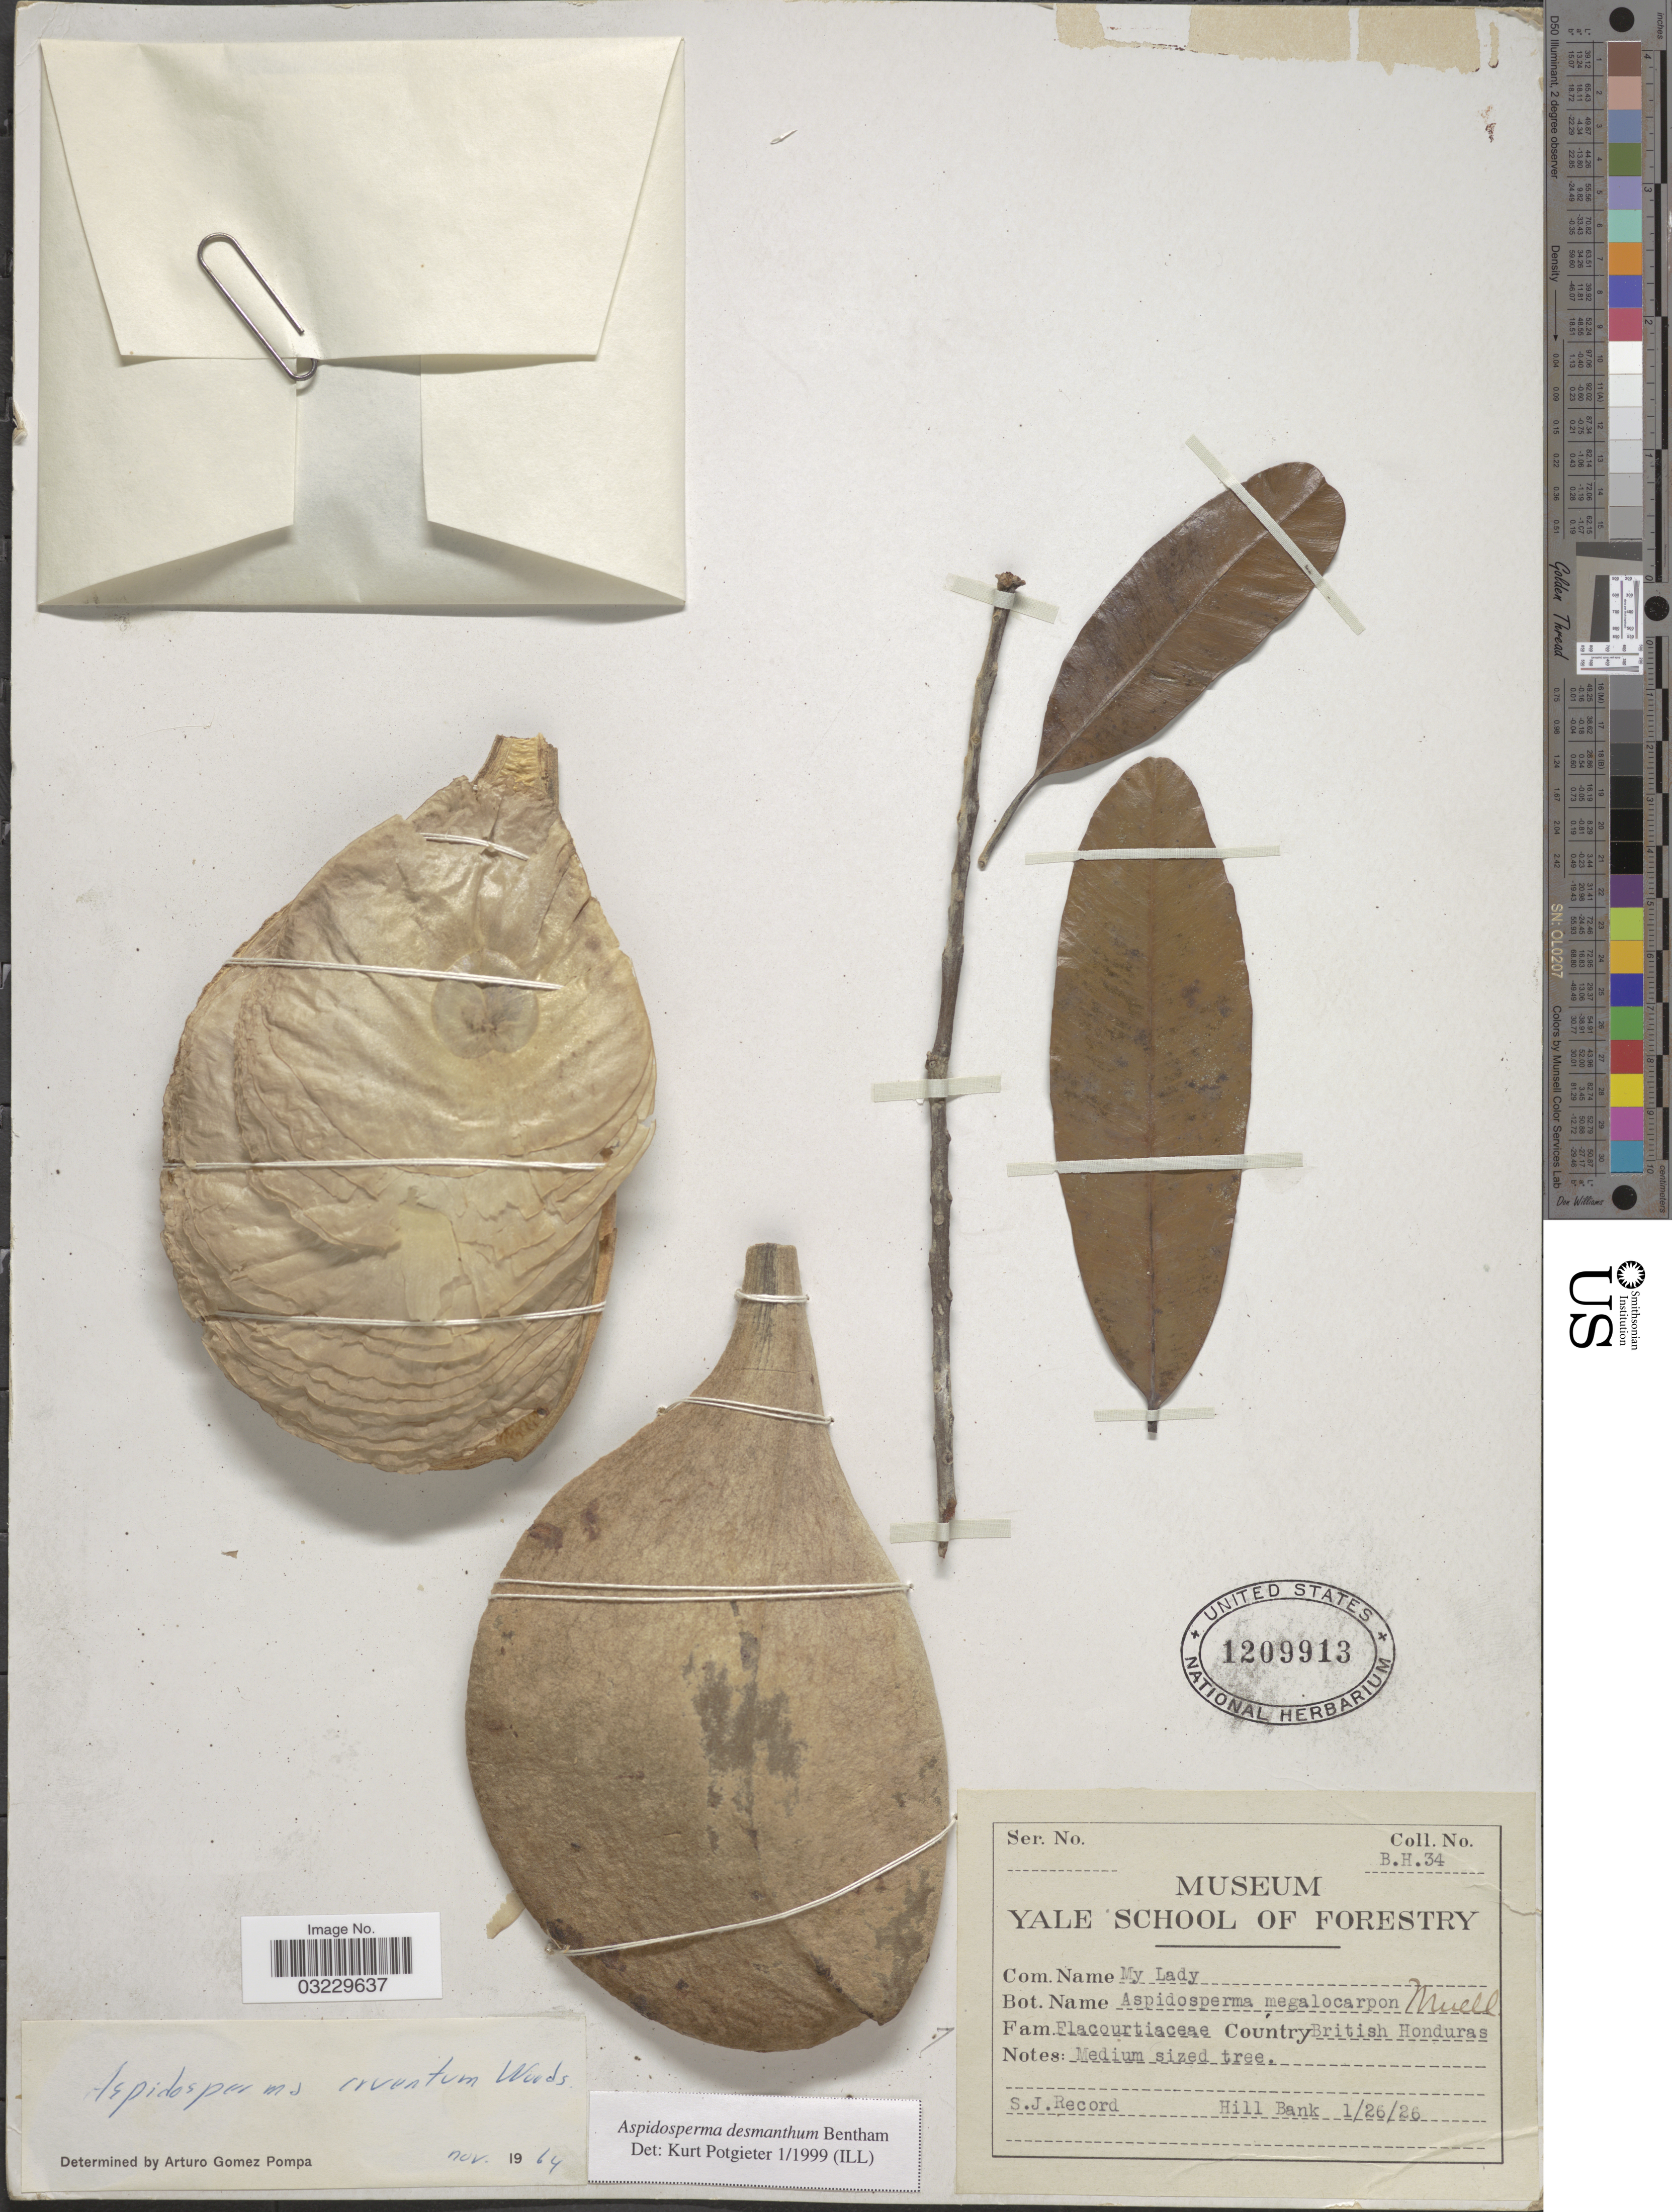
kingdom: Plantae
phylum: Tracheophyta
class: Magnoliopsida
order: Gentianales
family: Apocynaceae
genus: Aspidosperma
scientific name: Aspidosperma desmanthum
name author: Benth. ex Müll. Arg.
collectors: S. J. Record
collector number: B.H.34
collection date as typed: Transcribed d/m/y: 26/1/26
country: Belize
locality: British Honduras. Hill Bank.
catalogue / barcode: US 1209913